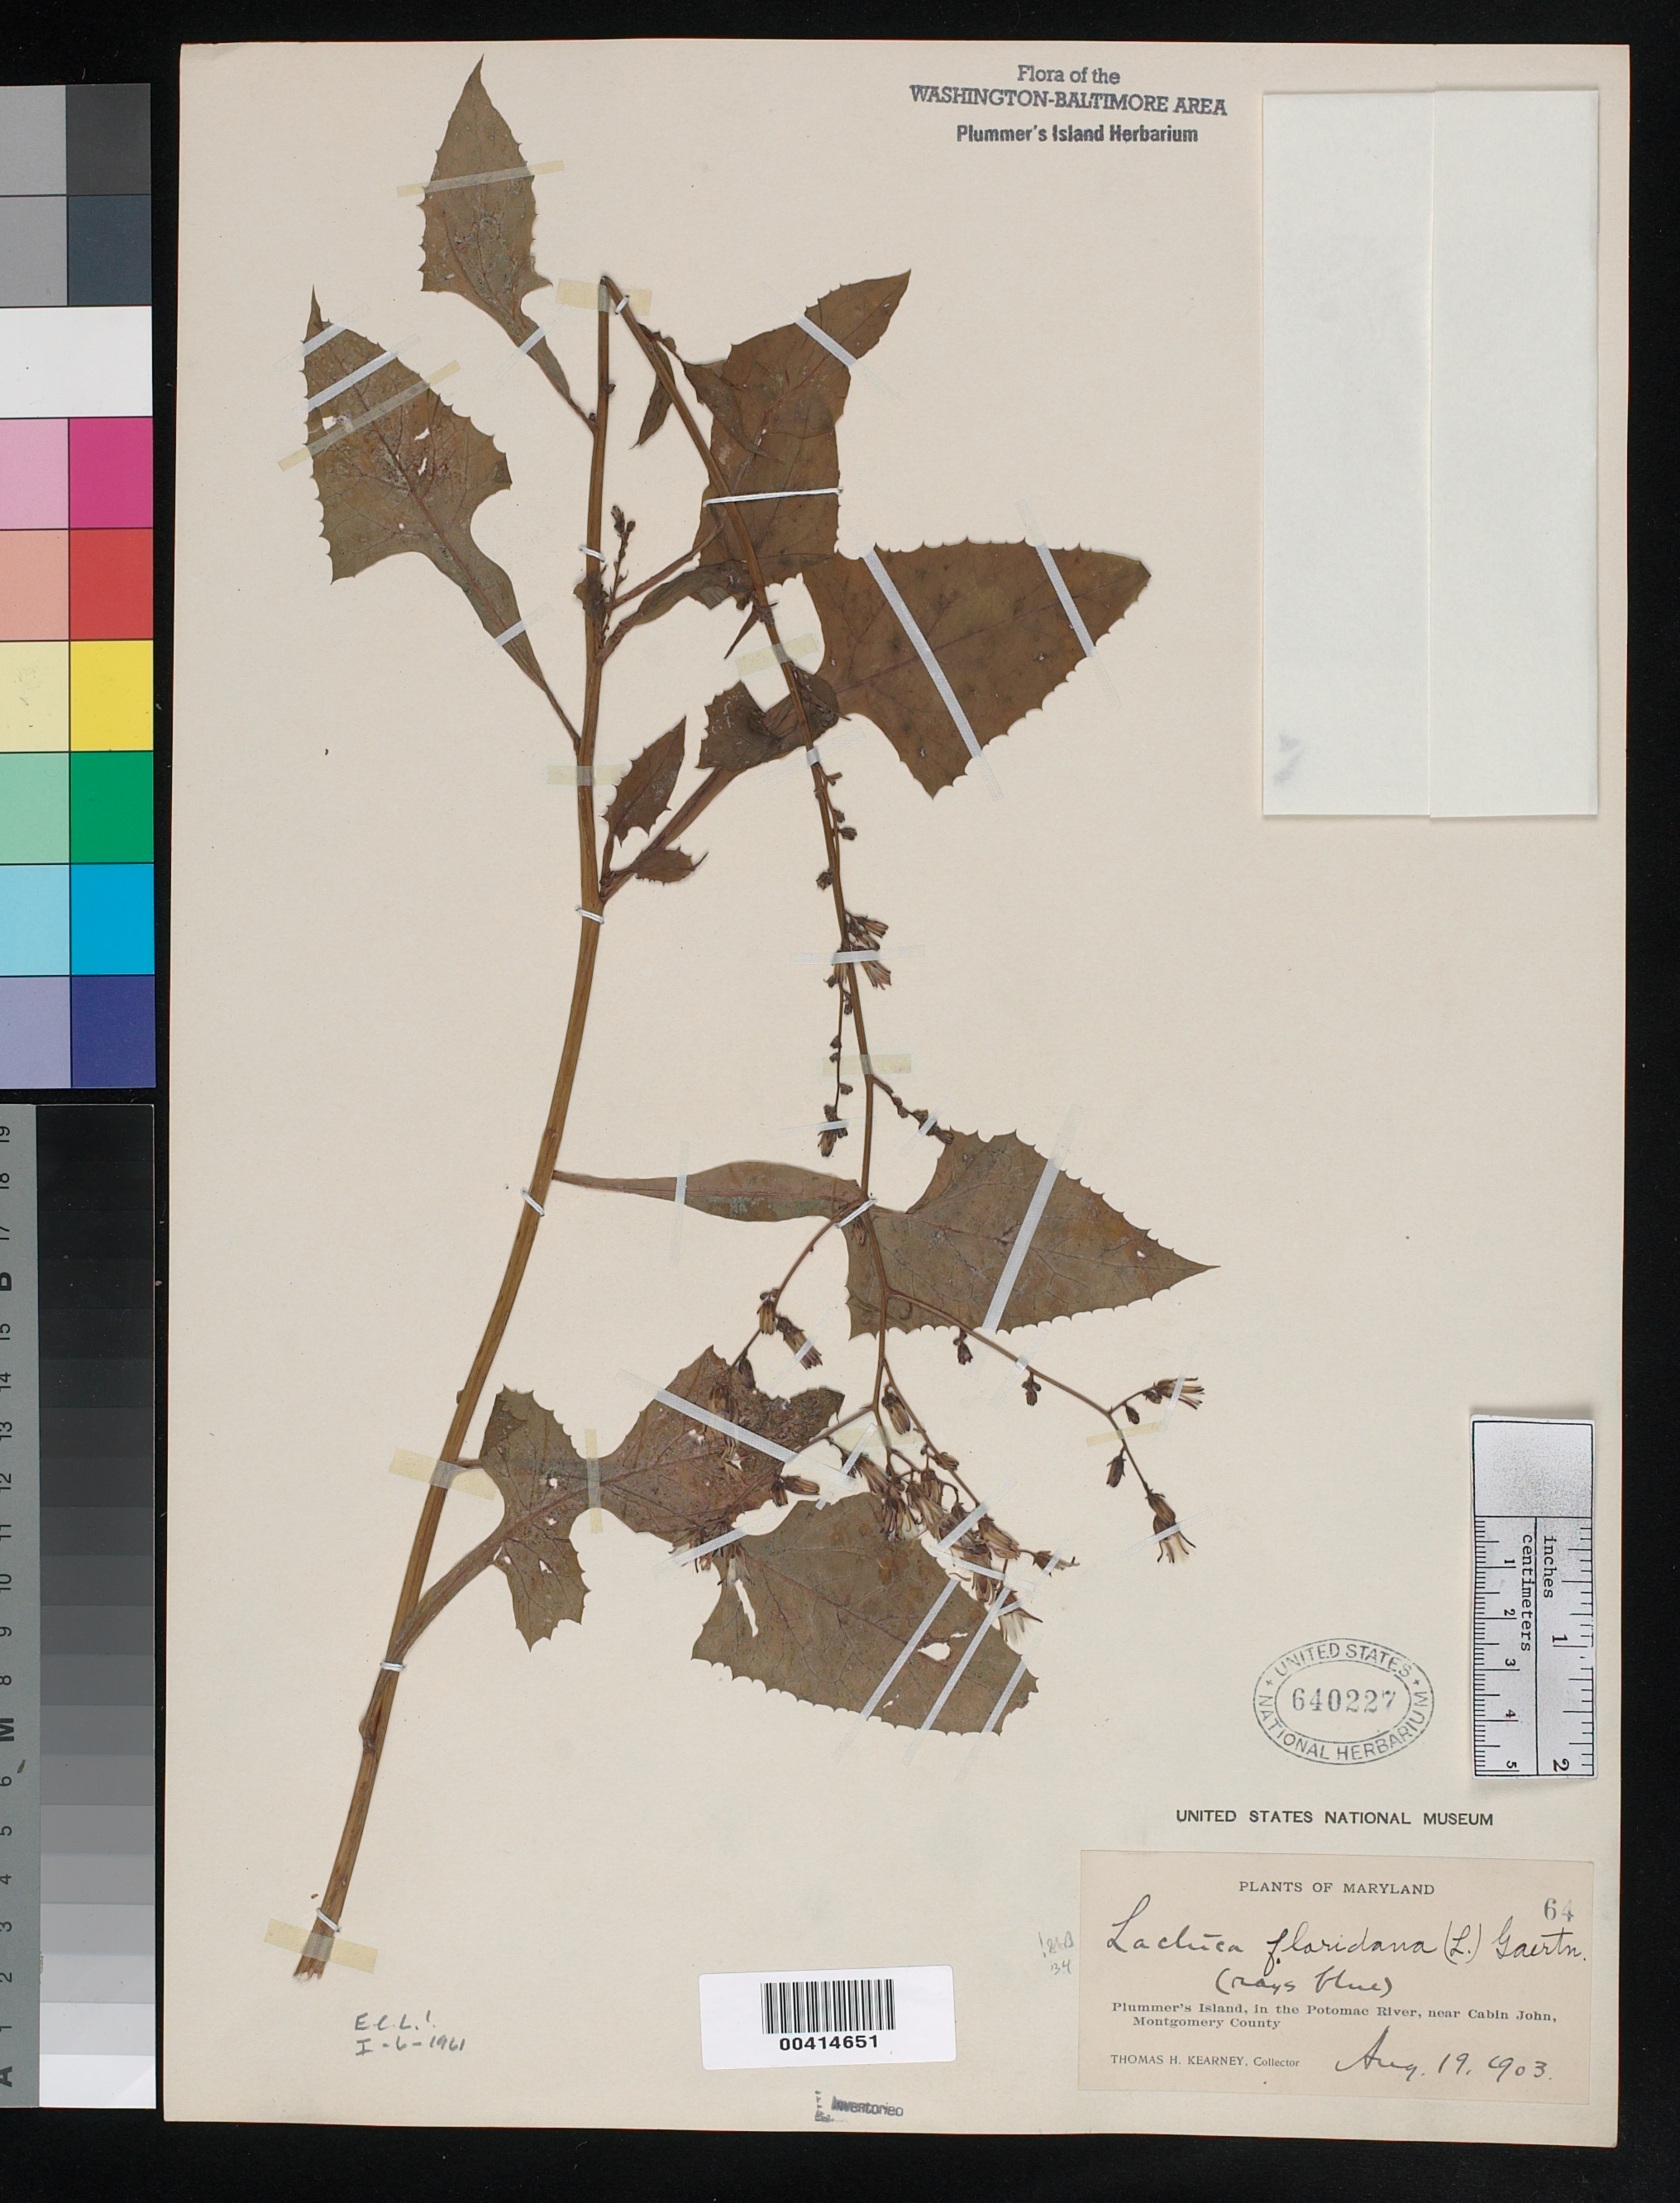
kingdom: Plantae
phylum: Tracheophyta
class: Magnoliopsida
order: Asterales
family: Asteraceae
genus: Lactuca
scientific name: Lactuca floridana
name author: (L.) Gaertn.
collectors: T. H. Kearney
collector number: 64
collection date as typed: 19 Aug 1903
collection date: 1903-08-19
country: United States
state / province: Maryland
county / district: Montgomery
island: Plummers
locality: Plummer's Island C. & O. Canal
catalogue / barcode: US 640227